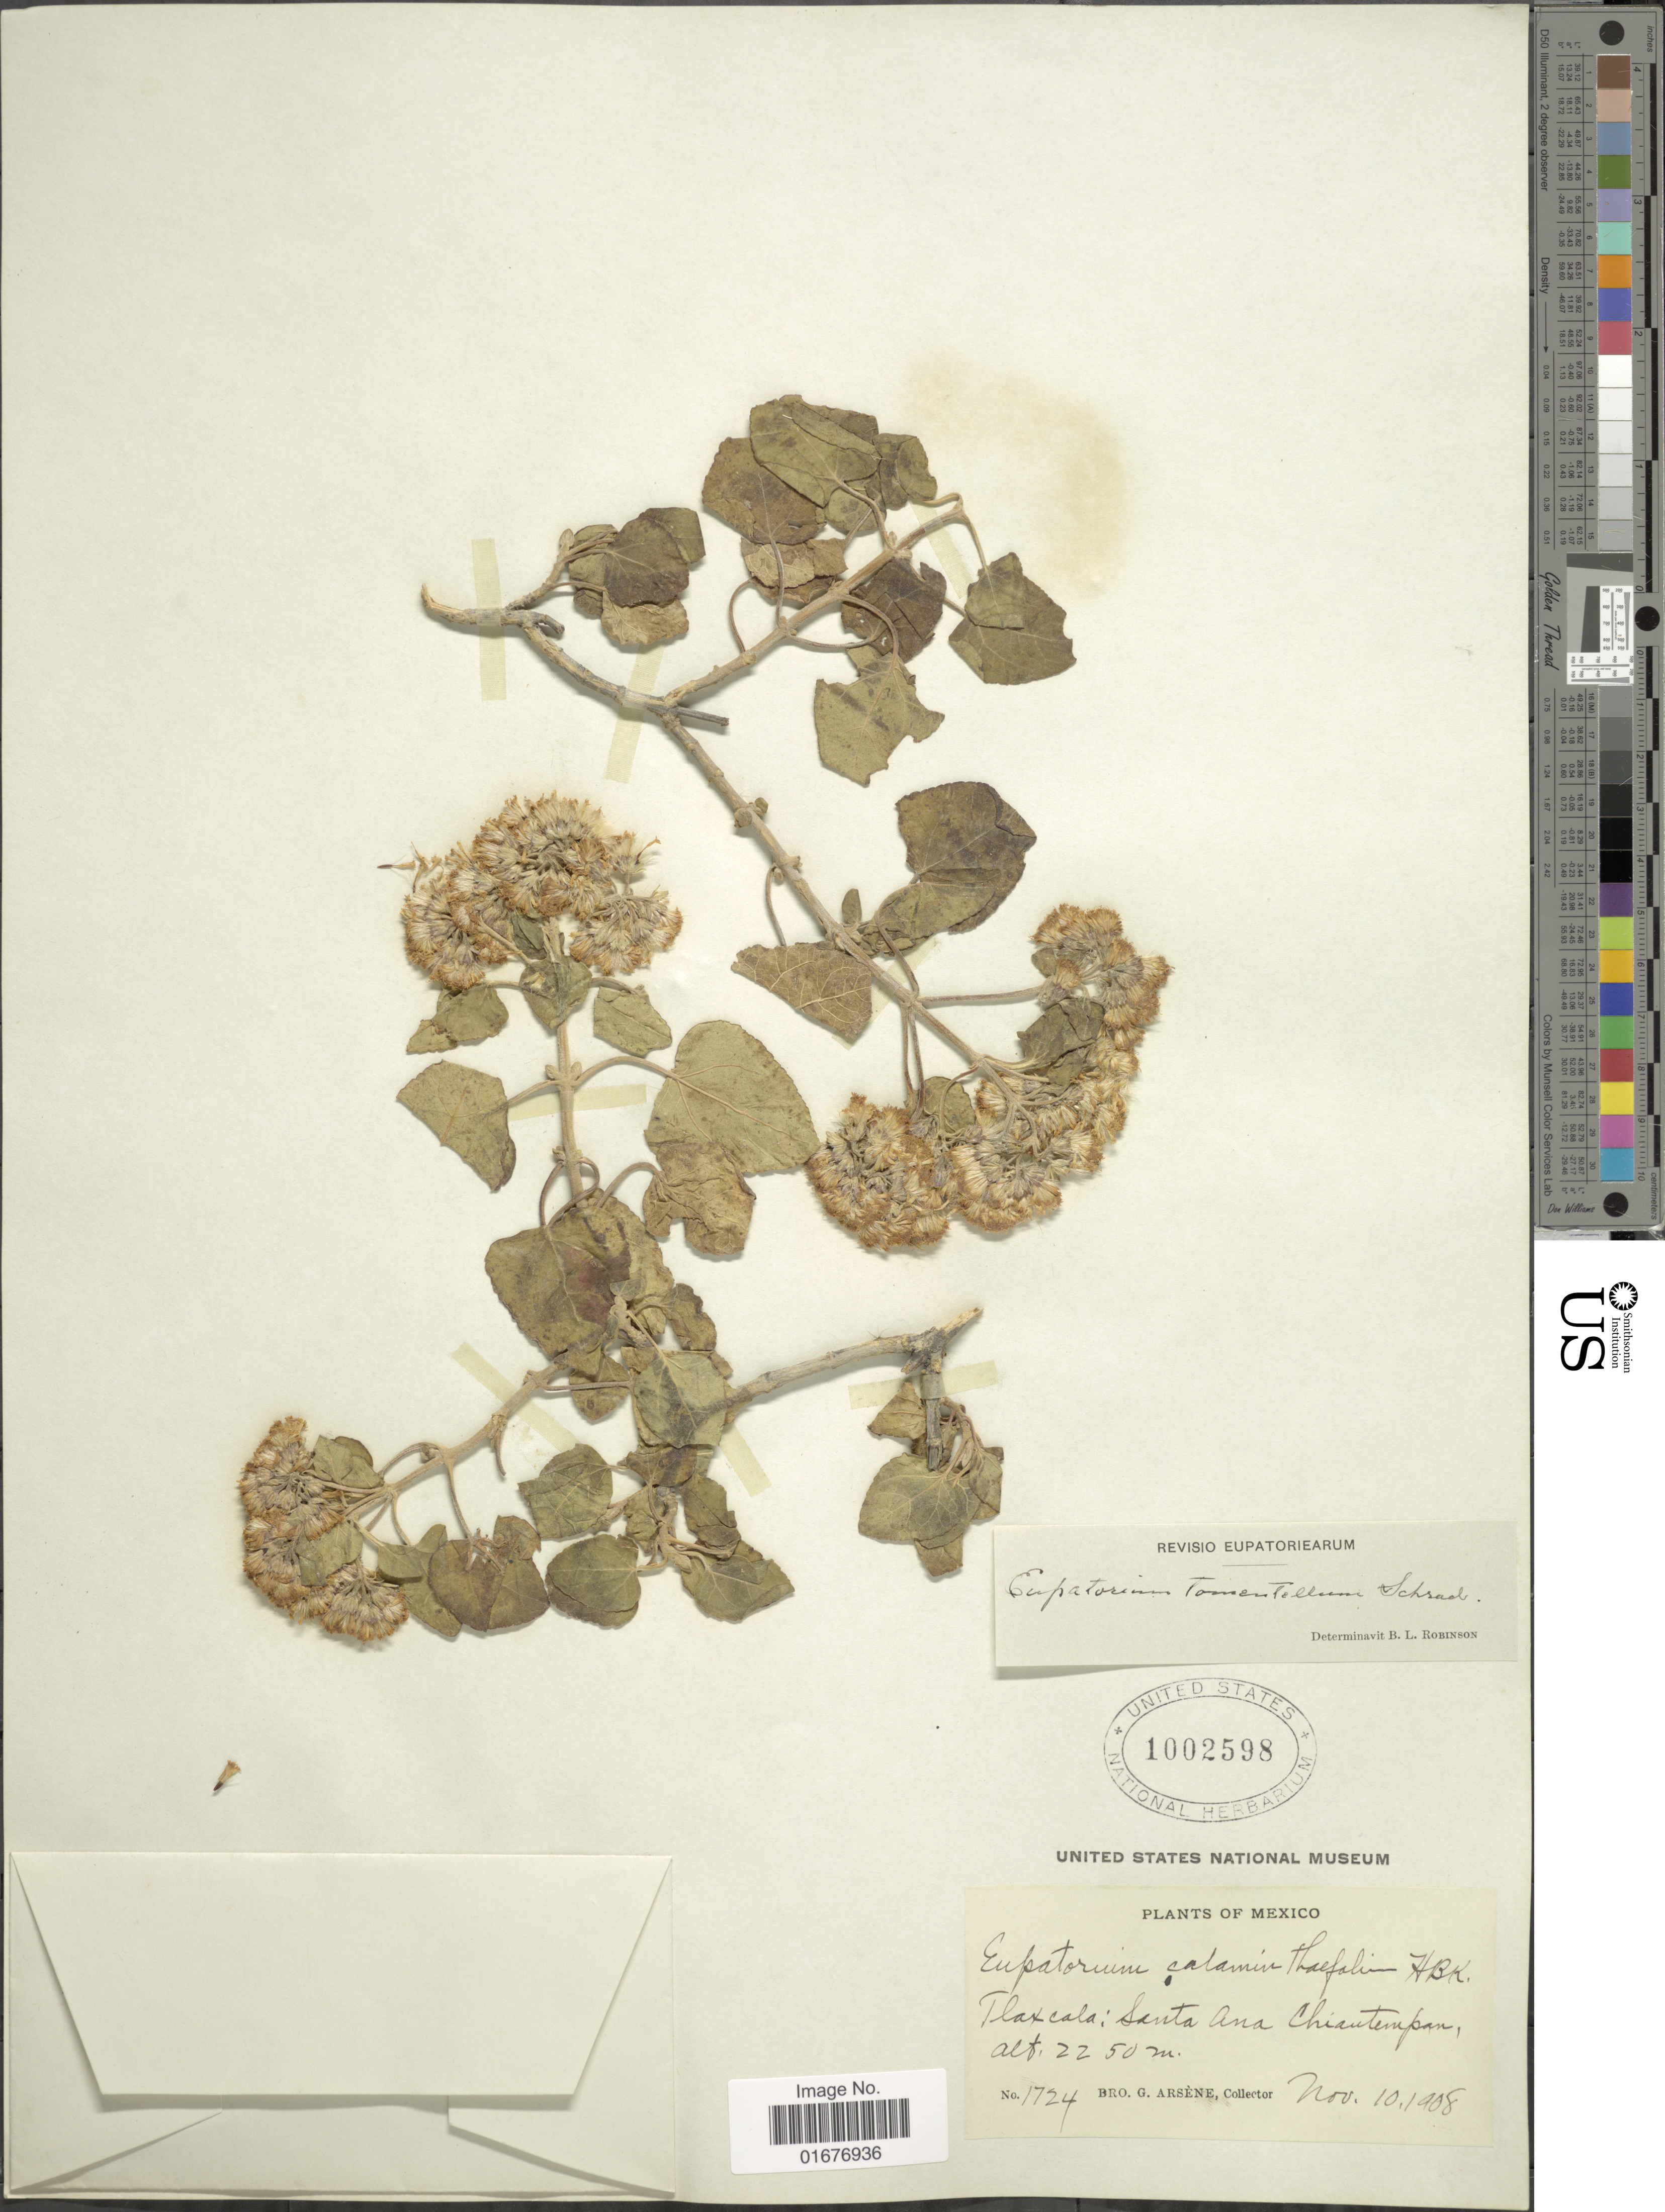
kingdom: Plantae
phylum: Tracheophyta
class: Magnoliopsida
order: Asterales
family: Asteraceae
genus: Ageratina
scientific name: Ageratina tomentella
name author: (Schrad.) R.M. King & H. Rob.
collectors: Bro. G. Arsène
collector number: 1724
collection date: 1908-11-10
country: Mexico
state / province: Tlaxcala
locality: Tlaxcala: Santa Ana Chiautenpan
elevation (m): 2250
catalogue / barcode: US 1002598